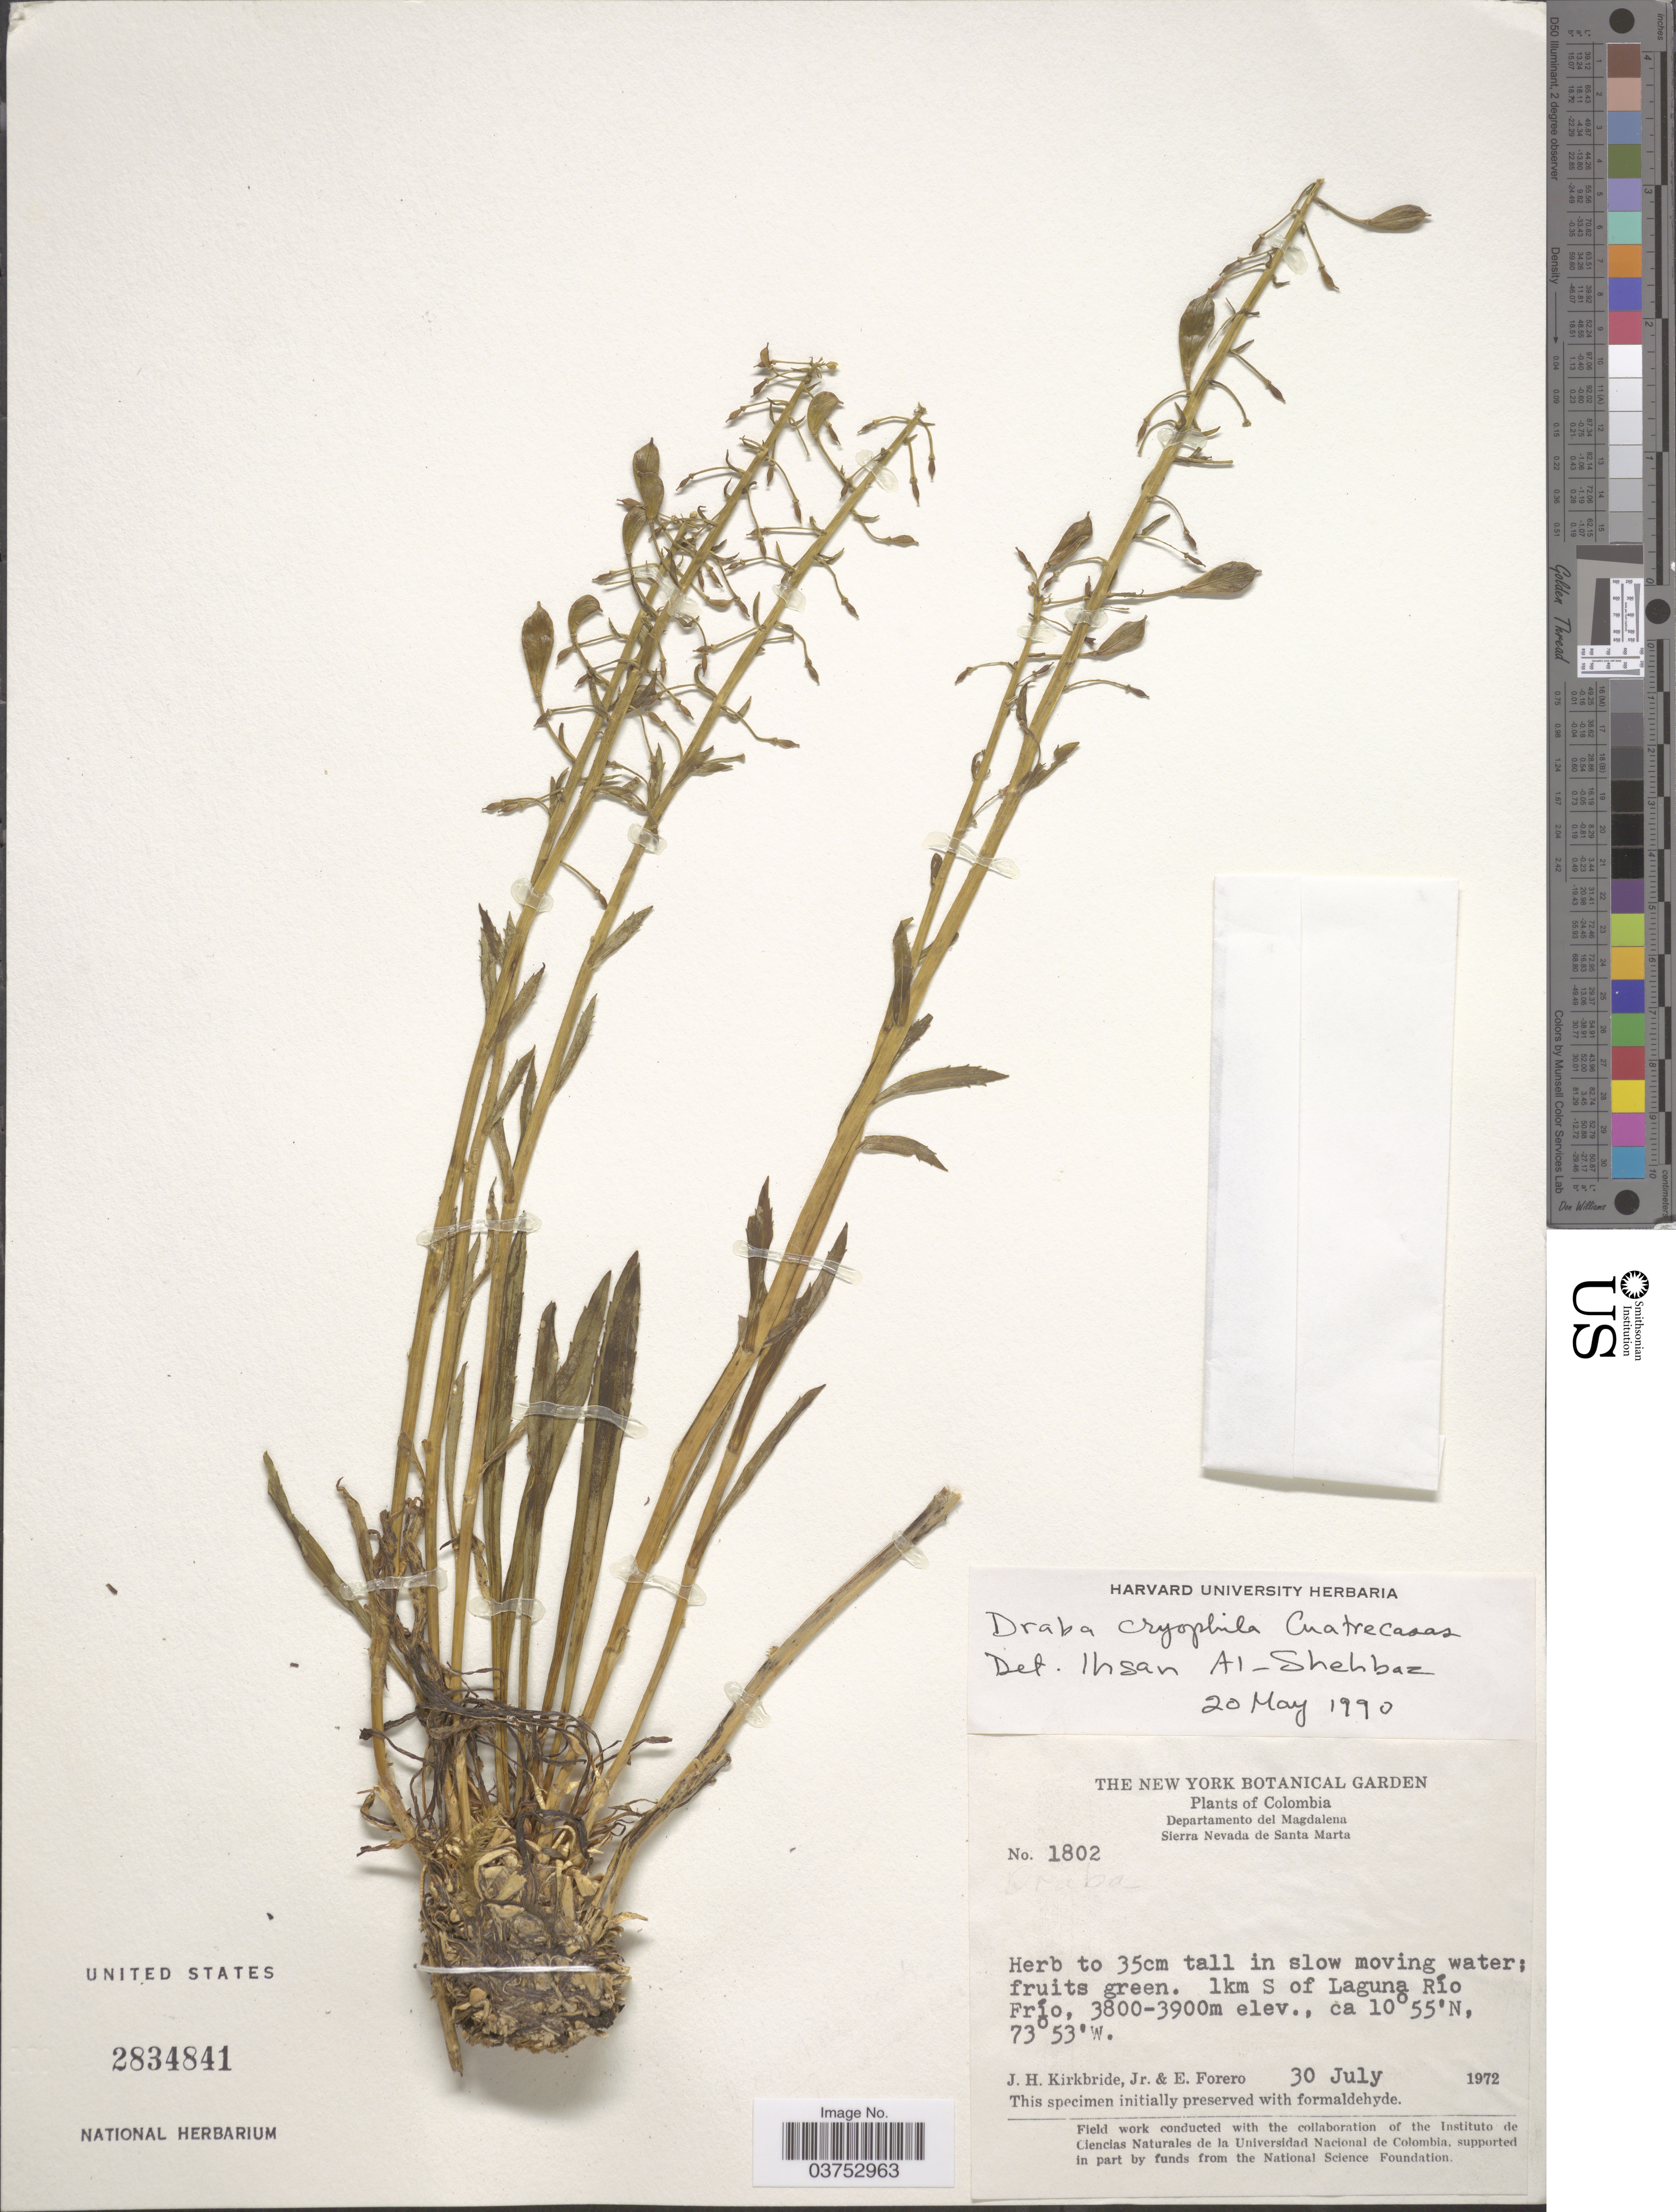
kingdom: Plantae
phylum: Tracheophyta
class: Magnoliopsida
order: Brassicales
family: Brassicaceae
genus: Draba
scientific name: Draba cryophila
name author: Cuatrec.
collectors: J. H. Kirkbride & E. Forero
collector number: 1802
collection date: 1972-07-30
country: Colombia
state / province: Magdalena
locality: Departamento del Magdalena. Sierra Nevada de Santa Marta. 1km S of Laguna Río Frío.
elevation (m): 3800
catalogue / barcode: US 2834841